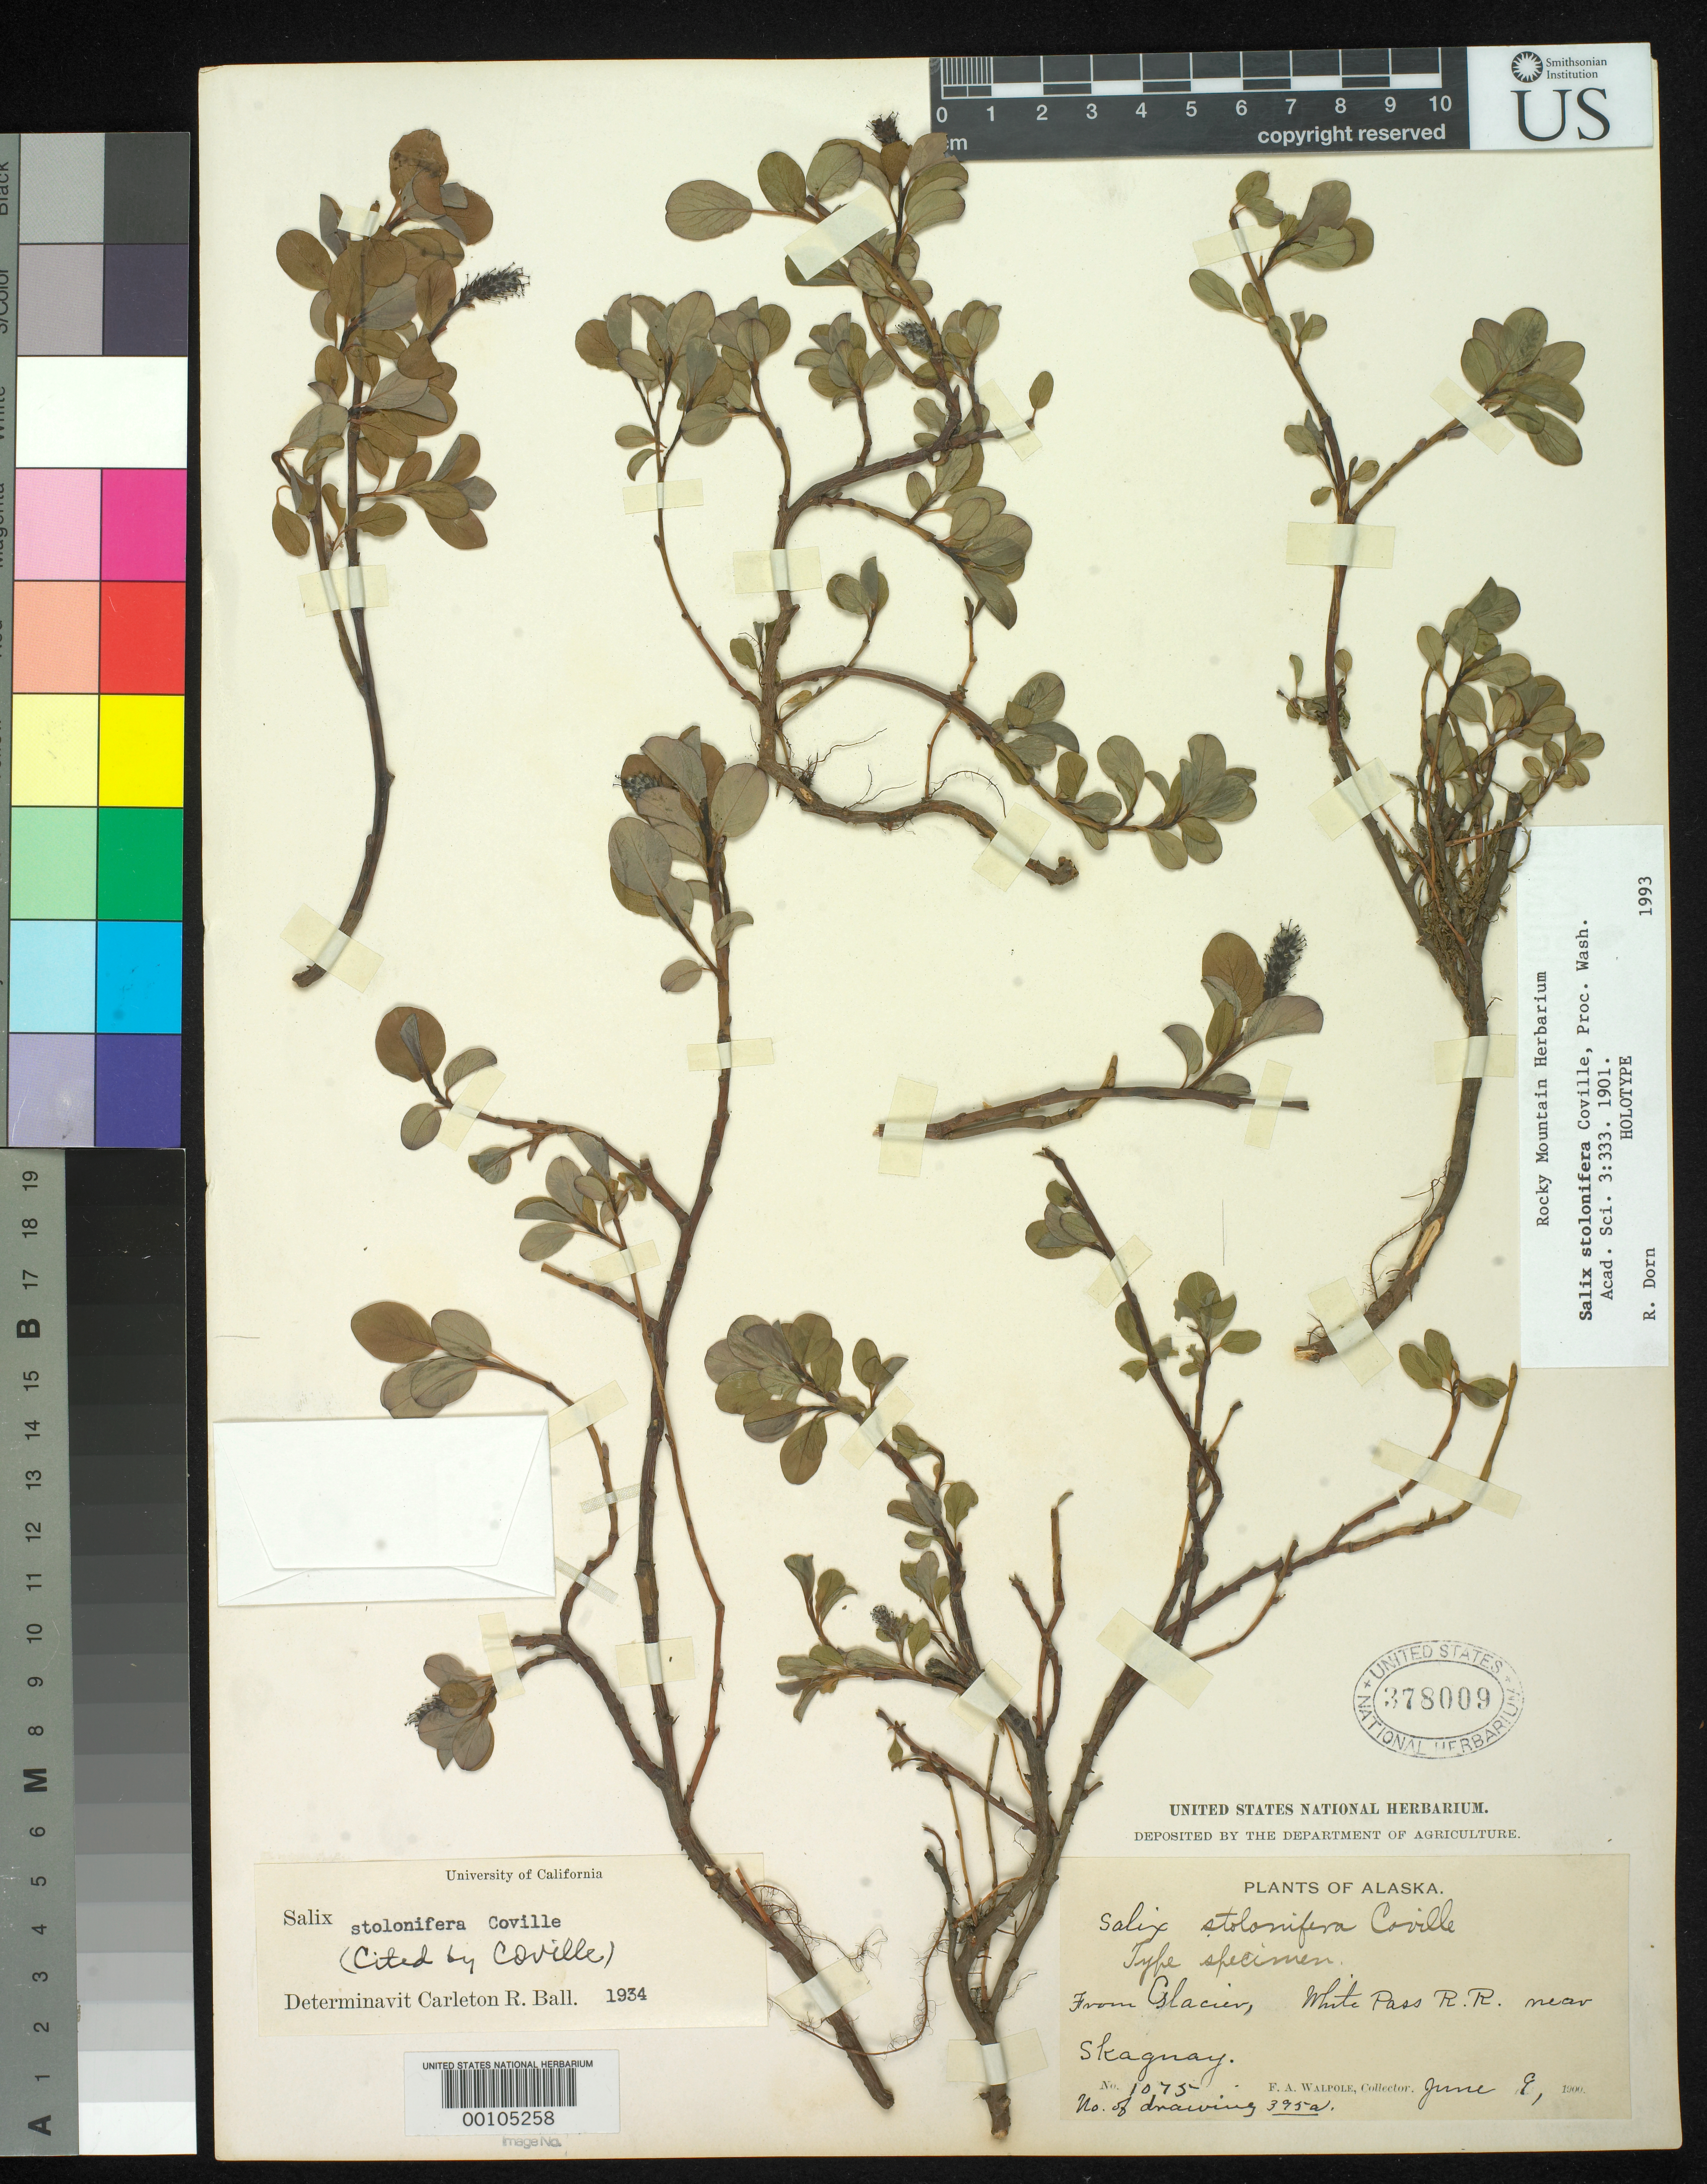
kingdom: Plantae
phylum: Tracheophyta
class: Magnoliopsida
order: Malpighiales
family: Salicaceae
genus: Salix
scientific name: Salix stolonifera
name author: Coville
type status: Holotype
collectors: F. Walpole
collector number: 1075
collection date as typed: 09 Jun 1900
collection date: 1900-06-09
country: United States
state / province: Alaska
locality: From Glacier, White Pass Railway, near Skaguay.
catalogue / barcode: US 378009